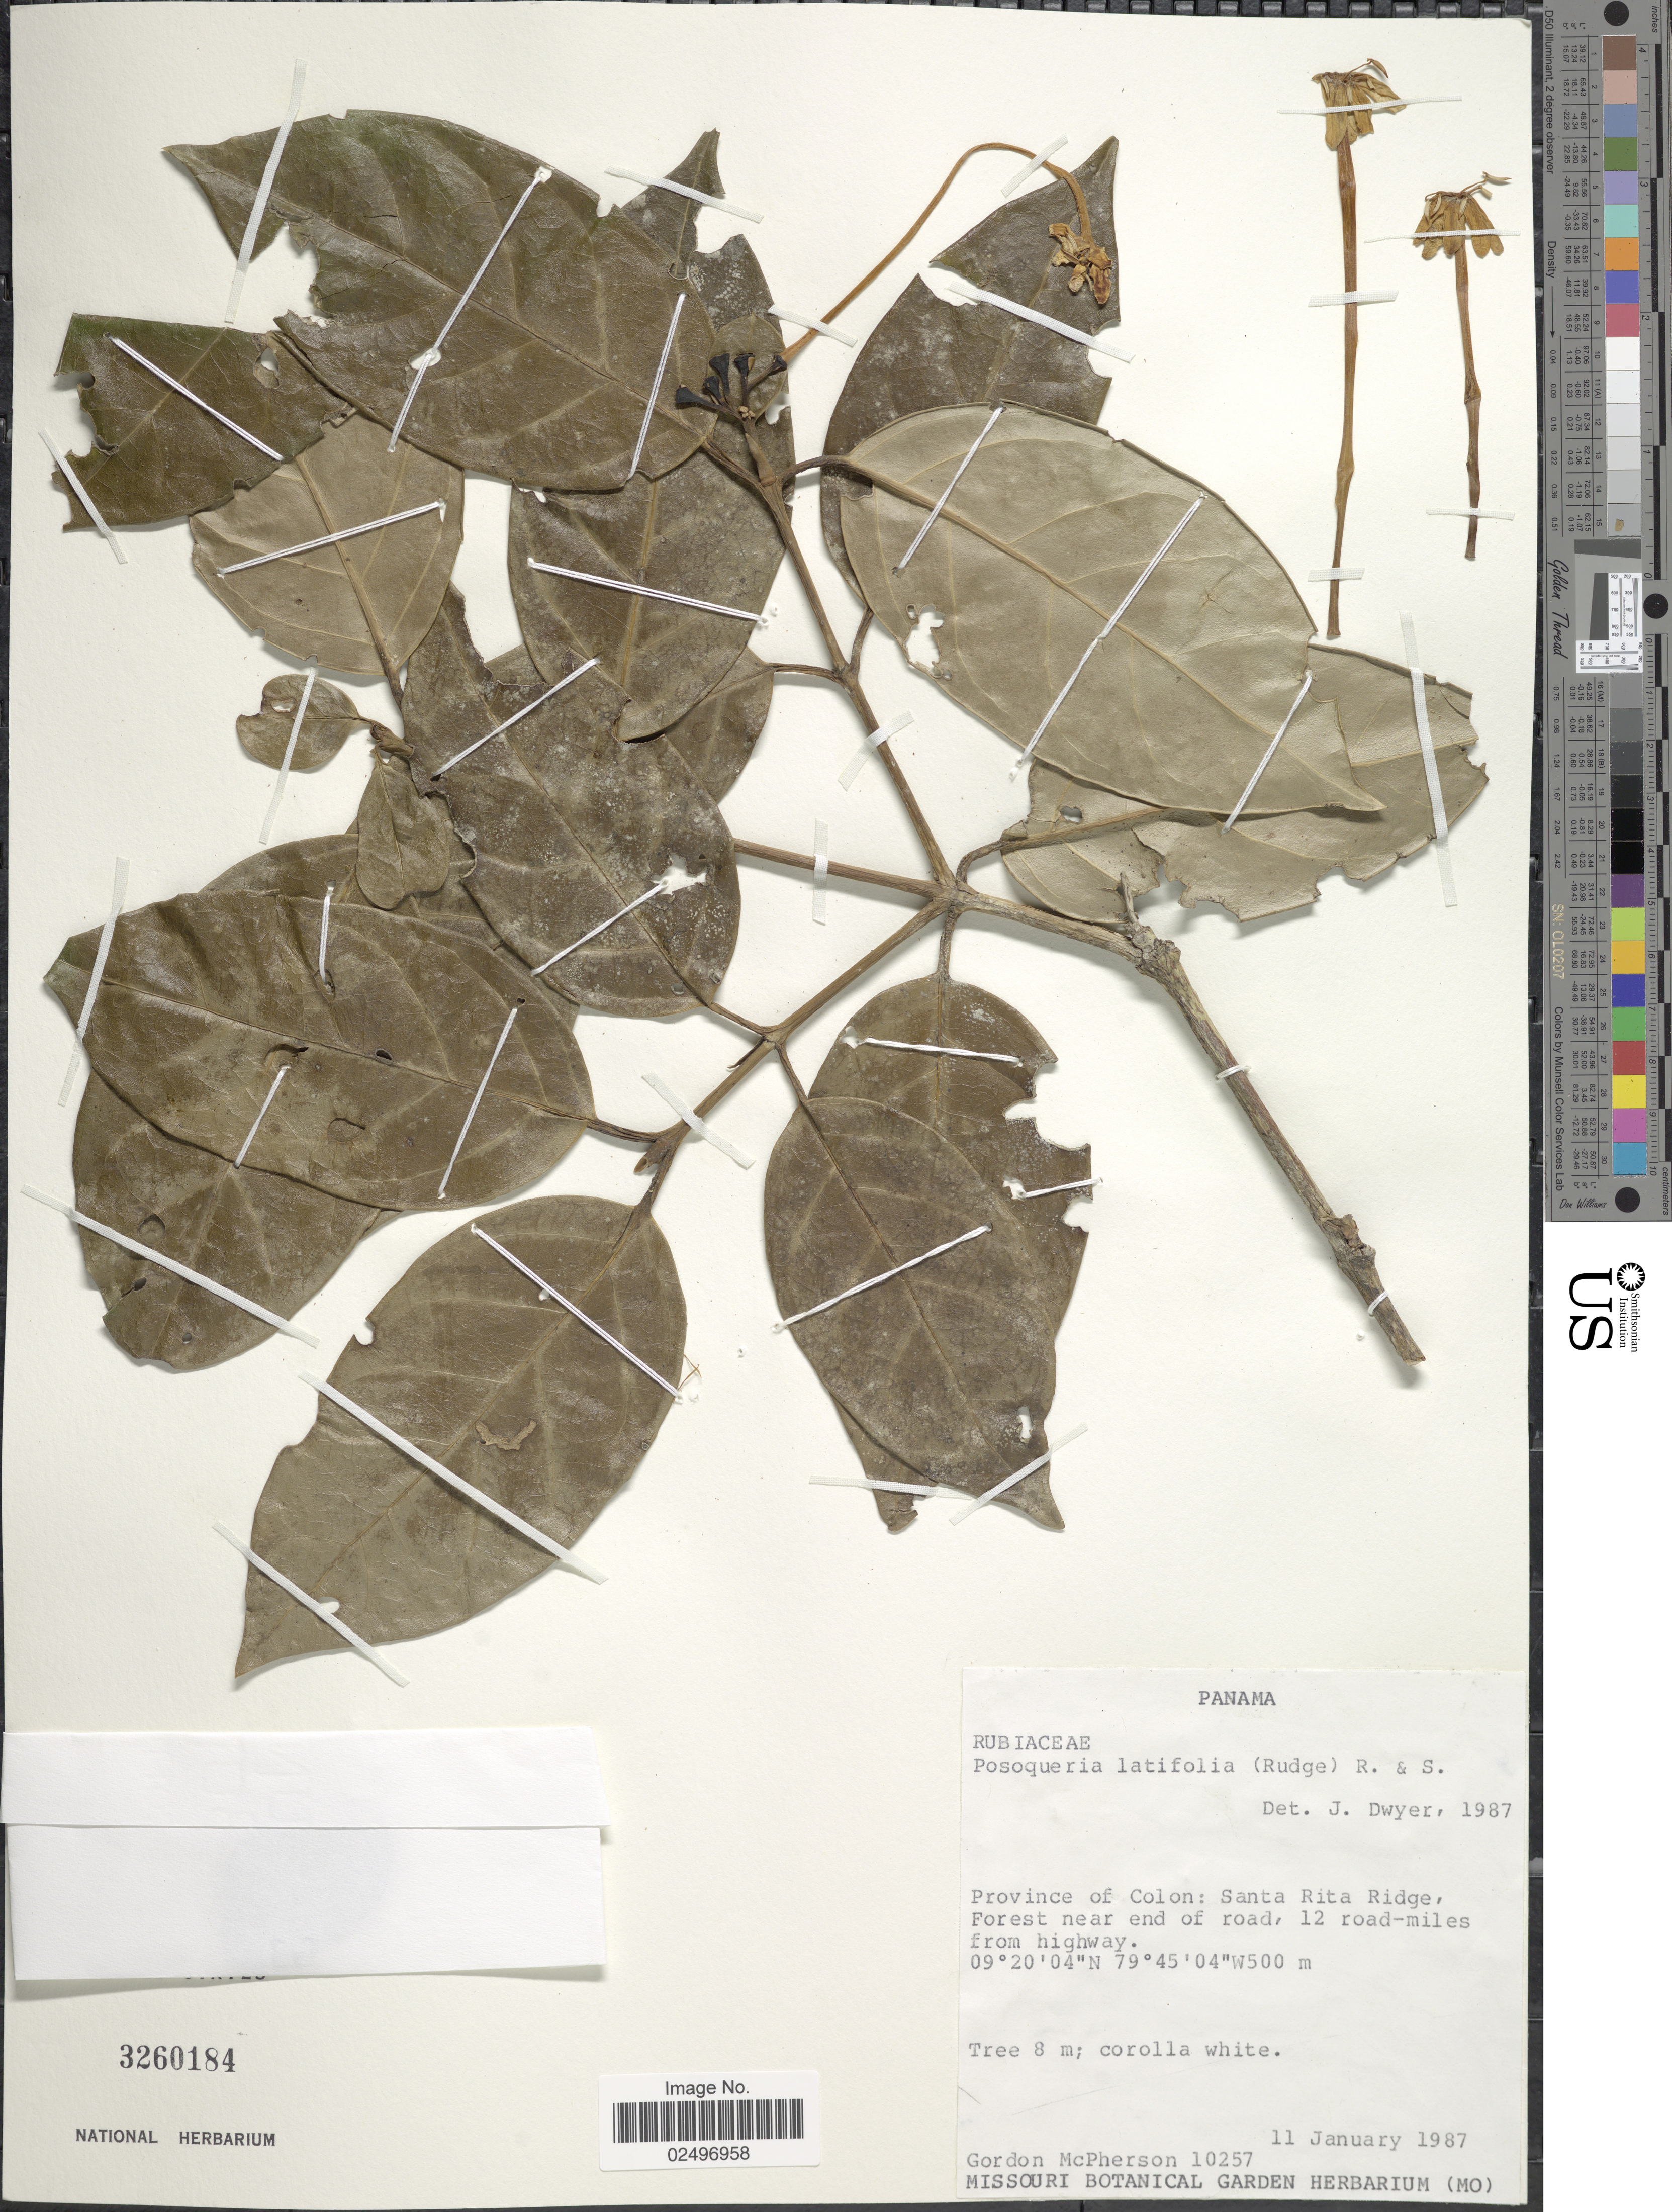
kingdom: Plantae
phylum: Tracheophyta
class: Magnoliopsida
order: Gentianales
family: Rubiaceae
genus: Posoqueria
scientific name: Posoqueria latifolia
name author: (Rudge) Roem. & Schult.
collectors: G. D. McPherson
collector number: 10257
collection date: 1987-01-11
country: Panama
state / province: Colón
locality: Santa Rita Ridge, Forest near end of road, 12 road-miles from highway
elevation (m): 500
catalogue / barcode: US 3260184